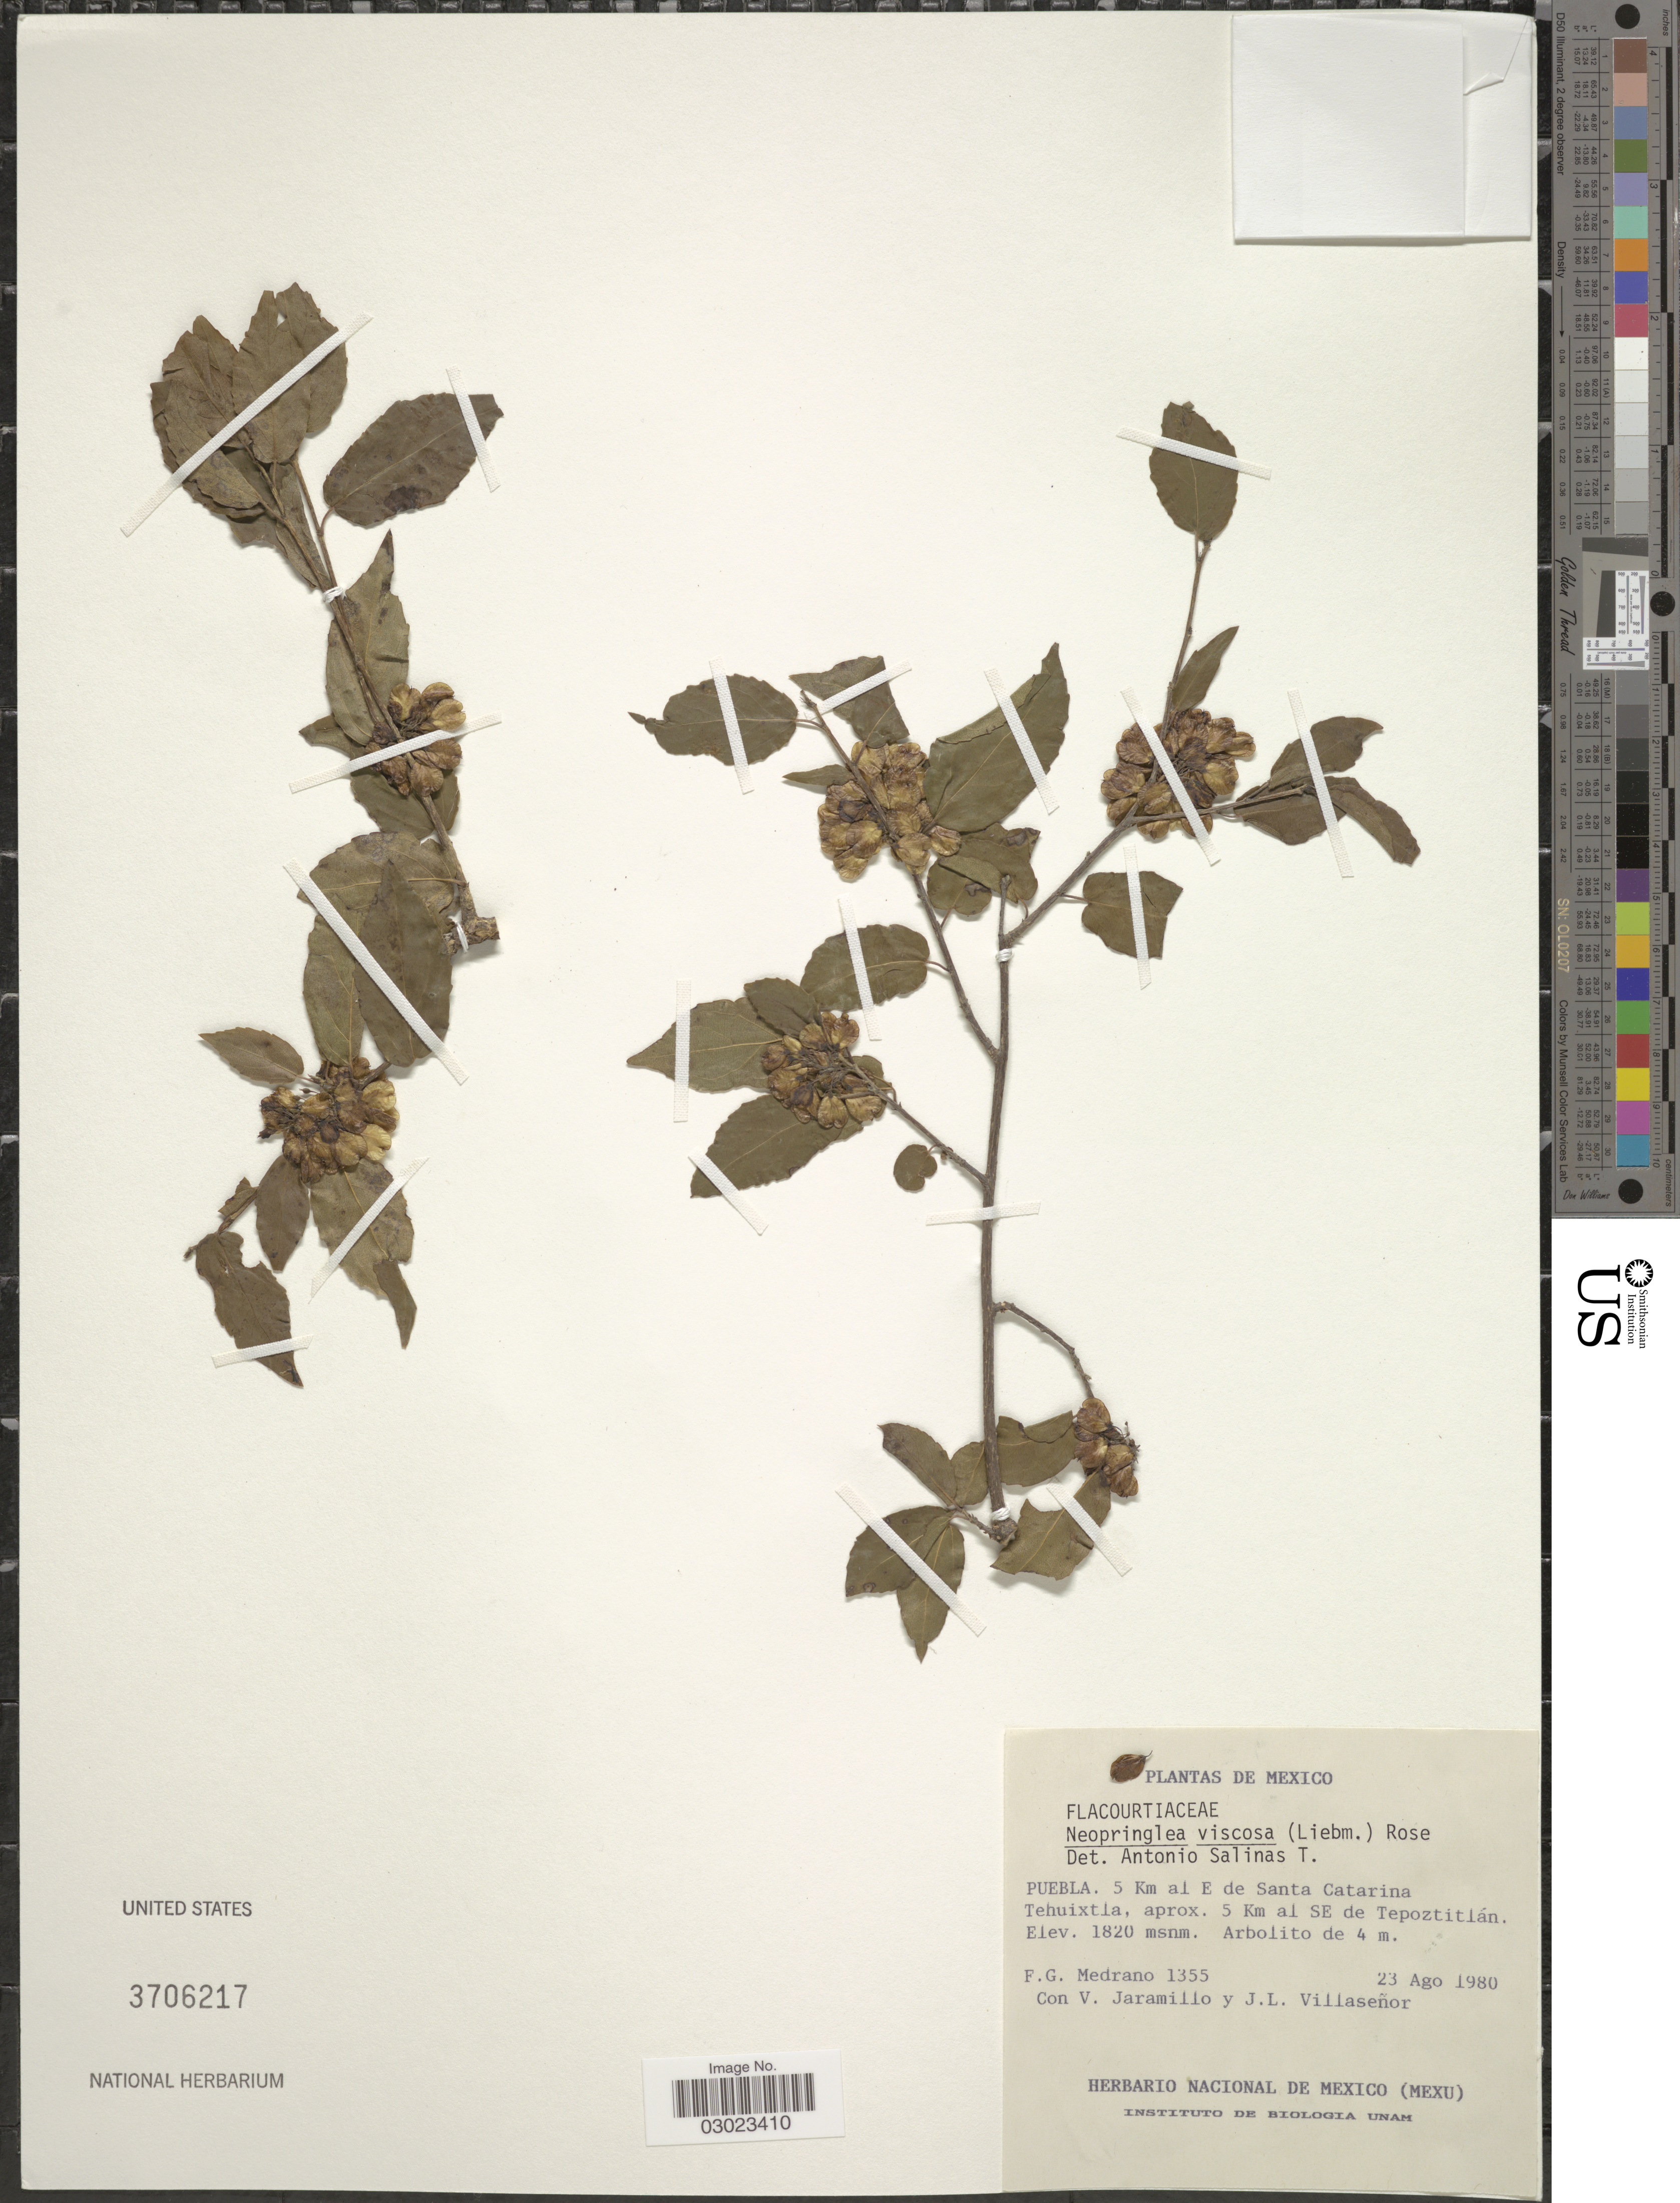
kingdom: Plantae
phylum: Tracheophyta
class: Magnoliopsida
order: Malpighiales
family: Salicaceae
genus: Neopringlea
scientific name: Neopringlea viscosa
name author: (Liebm.) Rose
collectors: F. Medrano, V. Jaramillo & J. Villaseñor R.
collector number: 1355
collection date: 1980-08-23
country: Mexico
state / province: Puebla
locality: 5 Km al E de Santa Catarina, Tehuixtla, aprox. 5 Km al SE de Tepotztitlán.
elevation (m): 1820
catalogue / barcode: US 3706217